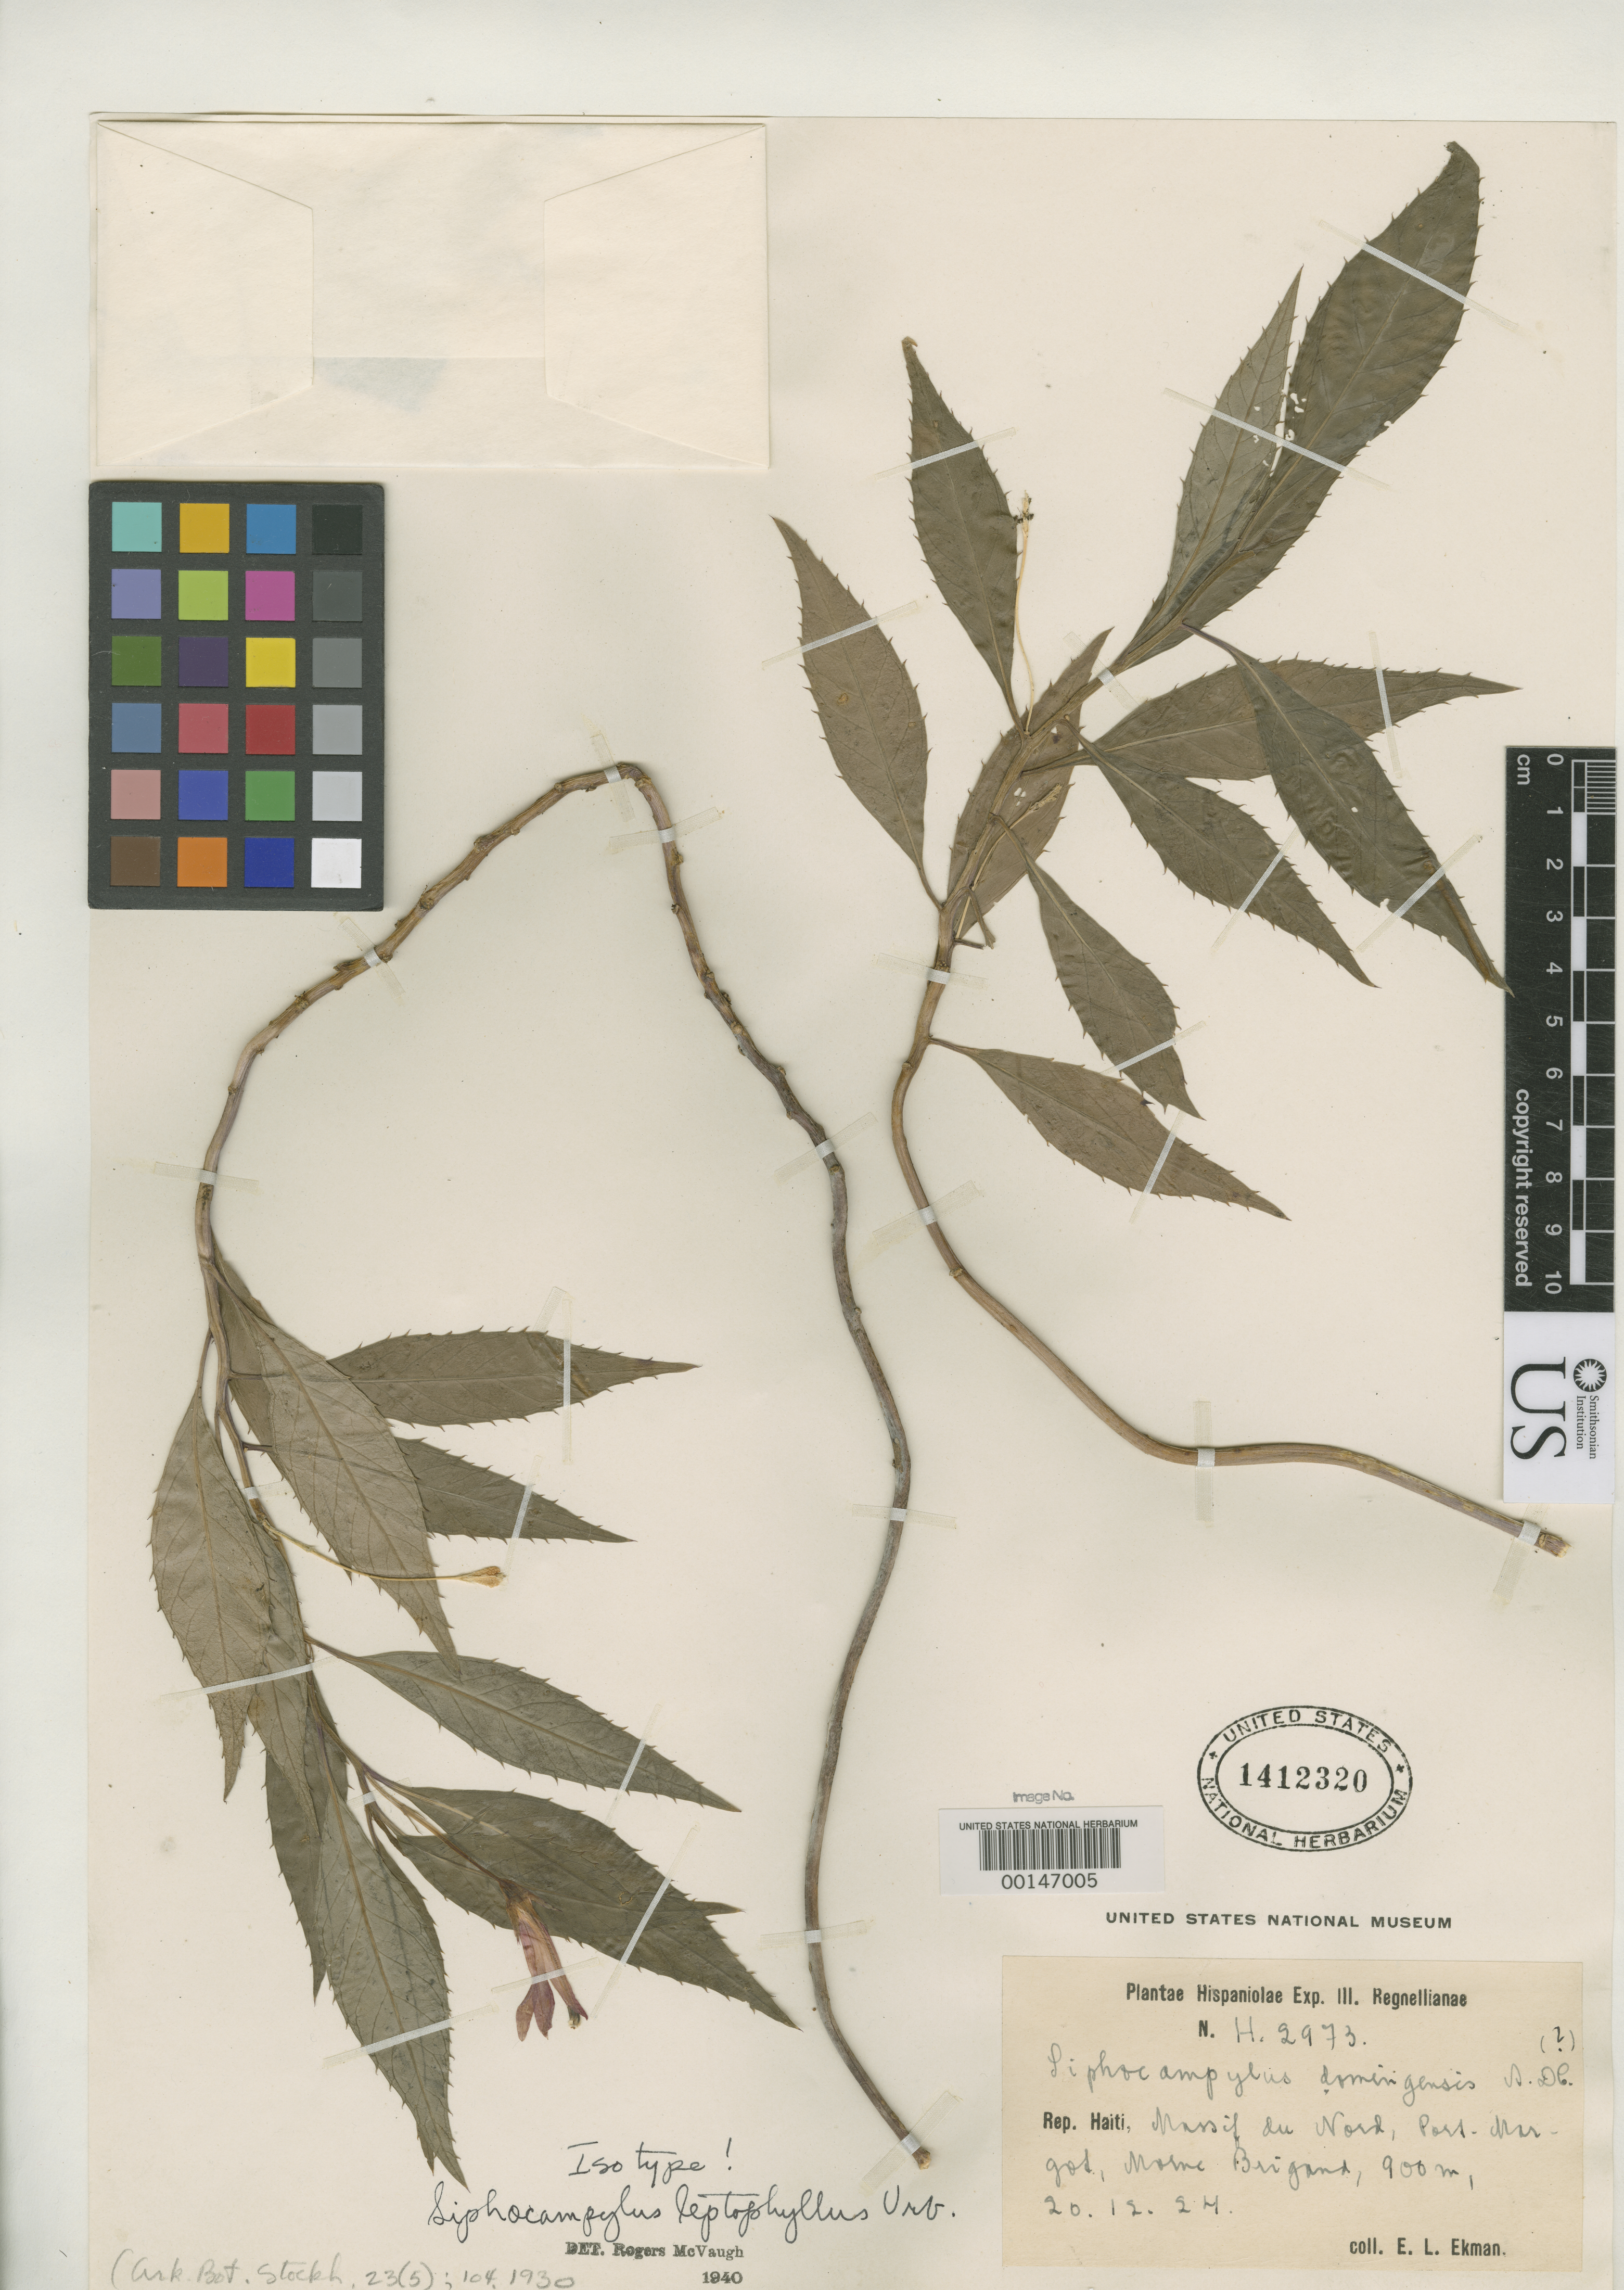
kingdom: Plantae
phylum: Tracheophyta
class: Magnoliopsida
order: Asterales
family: Campanulaceae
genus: Siphocampylus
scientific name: Siphocampylus leptophyllus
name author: Urb.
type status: Isotype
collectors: E. L. Ekman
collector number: H 2973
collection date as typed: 20 Dec 1924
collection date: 1924-12-20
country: Haiti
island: Hispaniola Island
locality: Massif du Nord.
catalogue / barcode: US 1412320